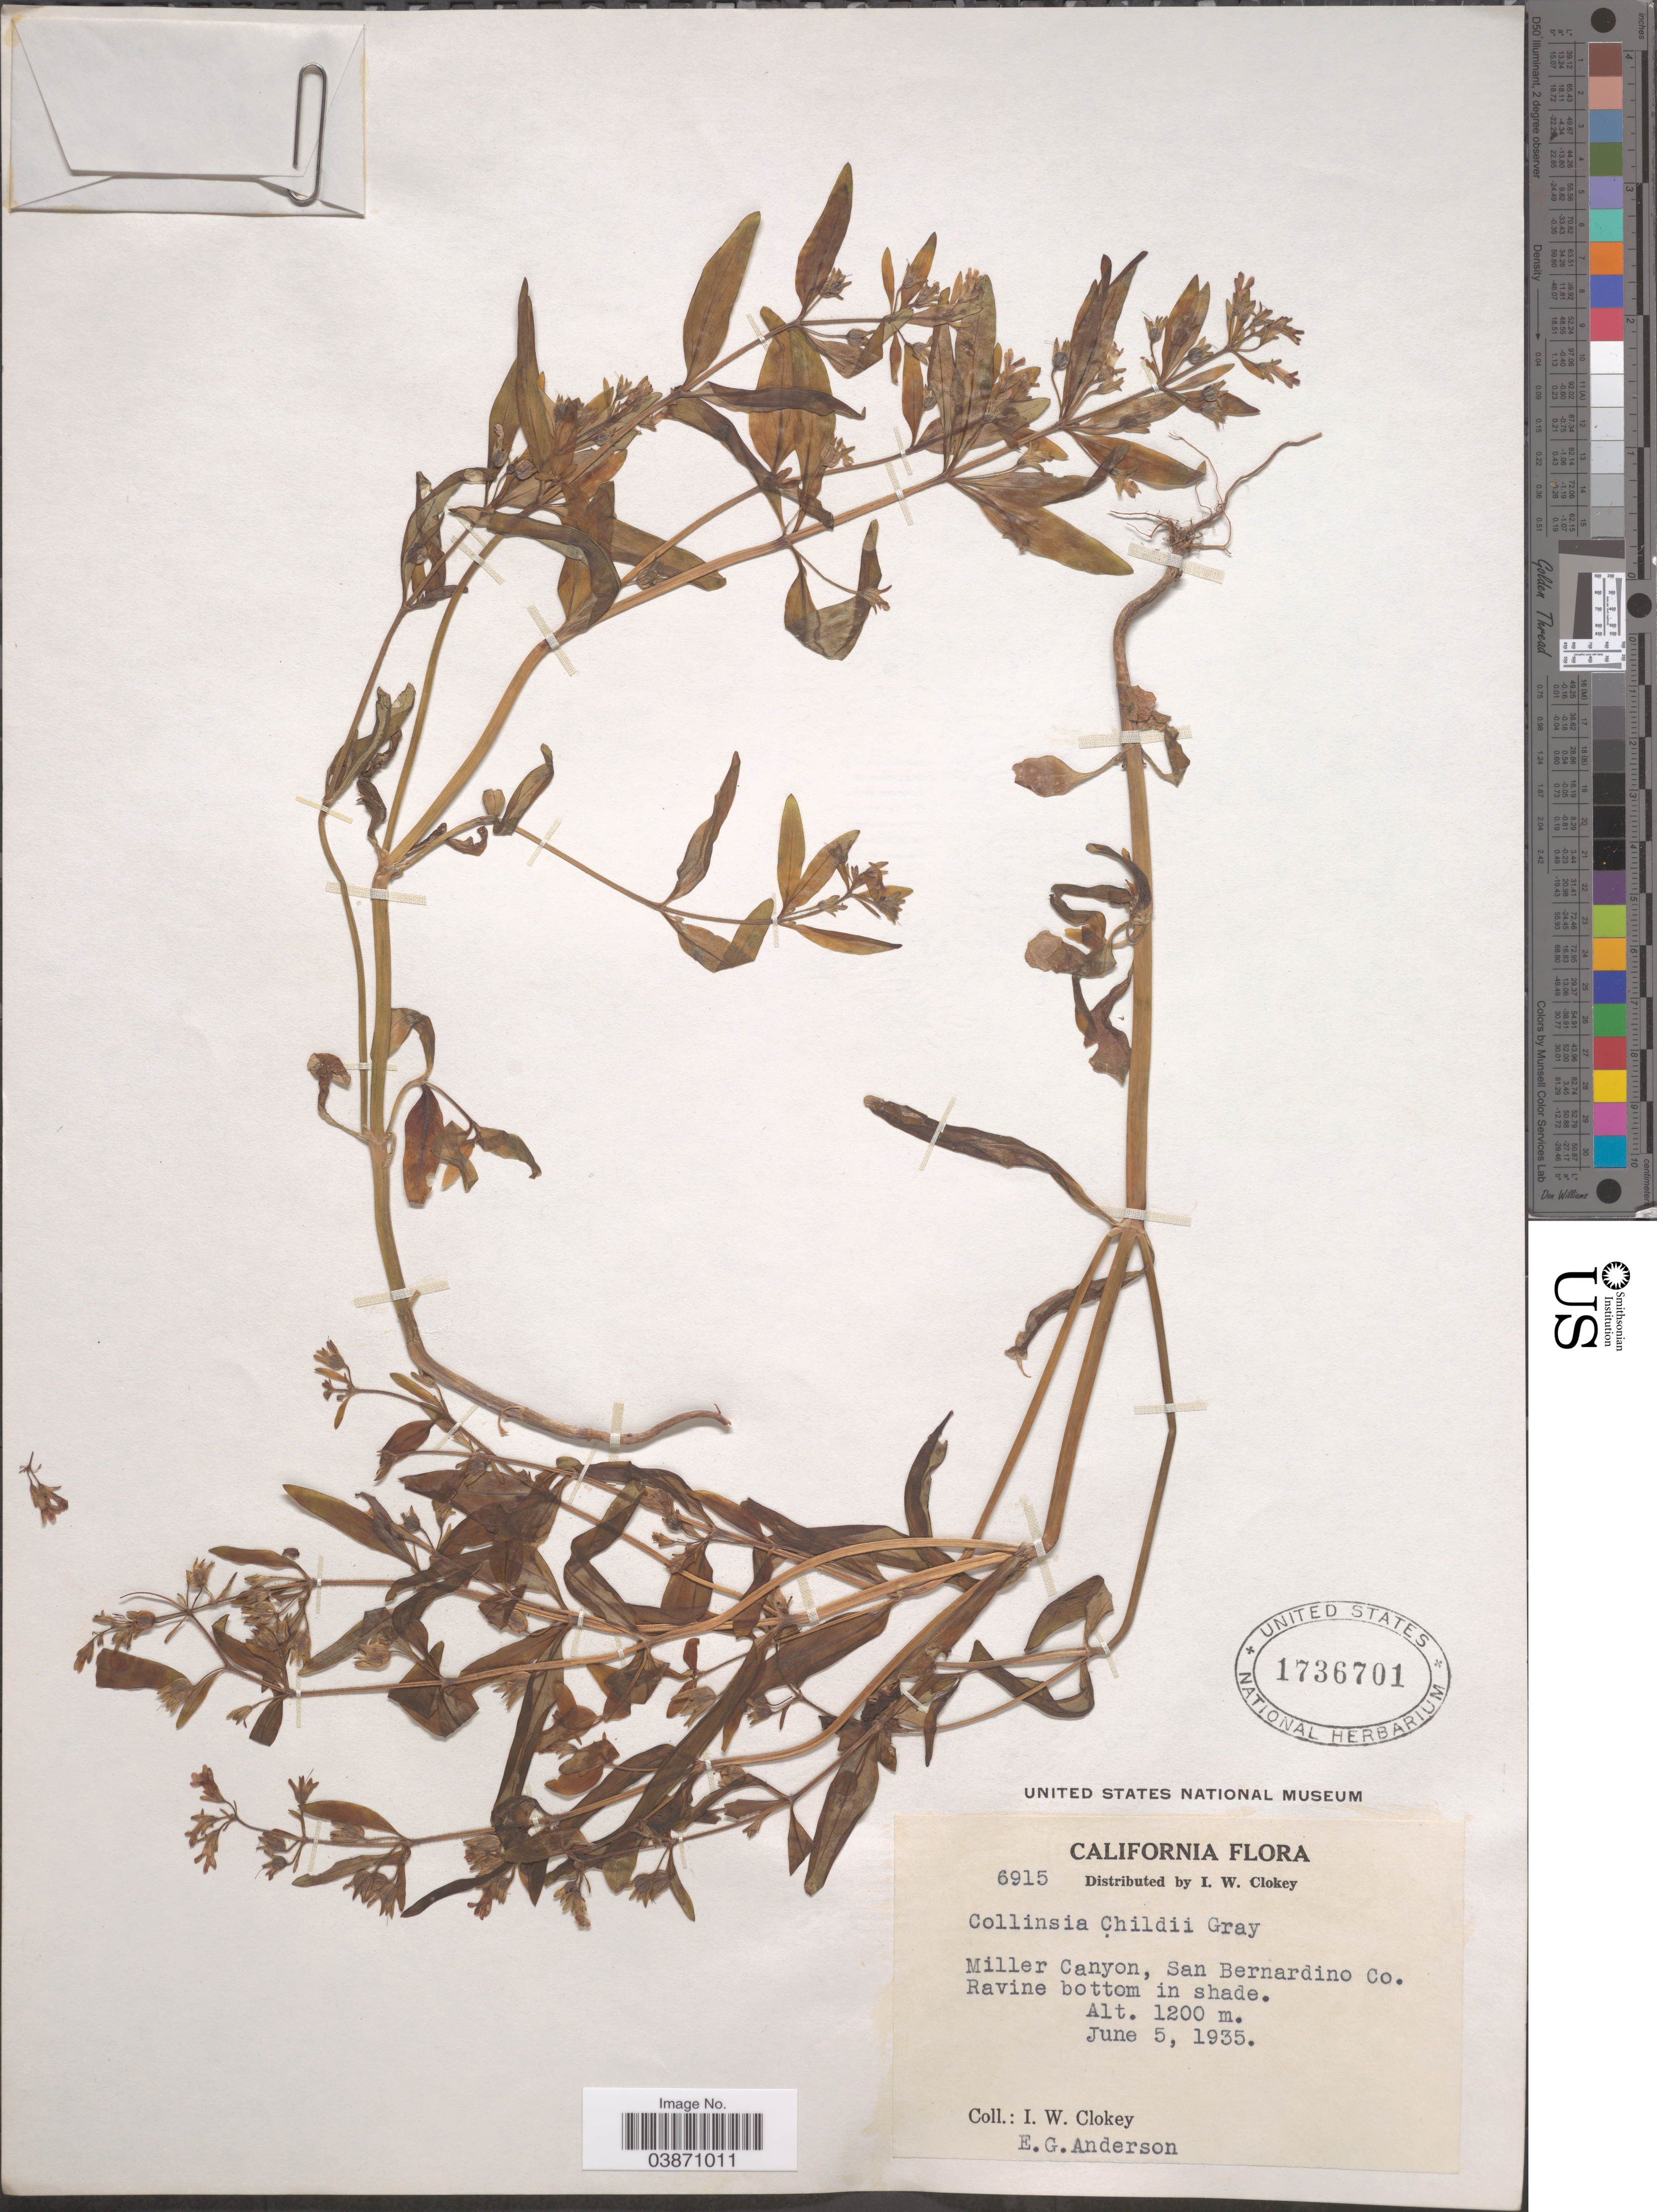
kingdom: Plantae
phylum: Tracheophyta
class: Magnoliopsida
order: Lamiales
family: Plantaginaceae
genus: Collinsia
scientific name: Collinsia childii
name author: Parry ex A. Gray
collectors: I. W. Clokey & E. G. Anderson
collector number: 6915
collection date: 1935-06-05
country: United States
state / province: California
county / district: San Bernardino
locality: Miller Canyon, San Bernardino Co.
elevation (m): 1200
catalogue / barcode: US 1736701